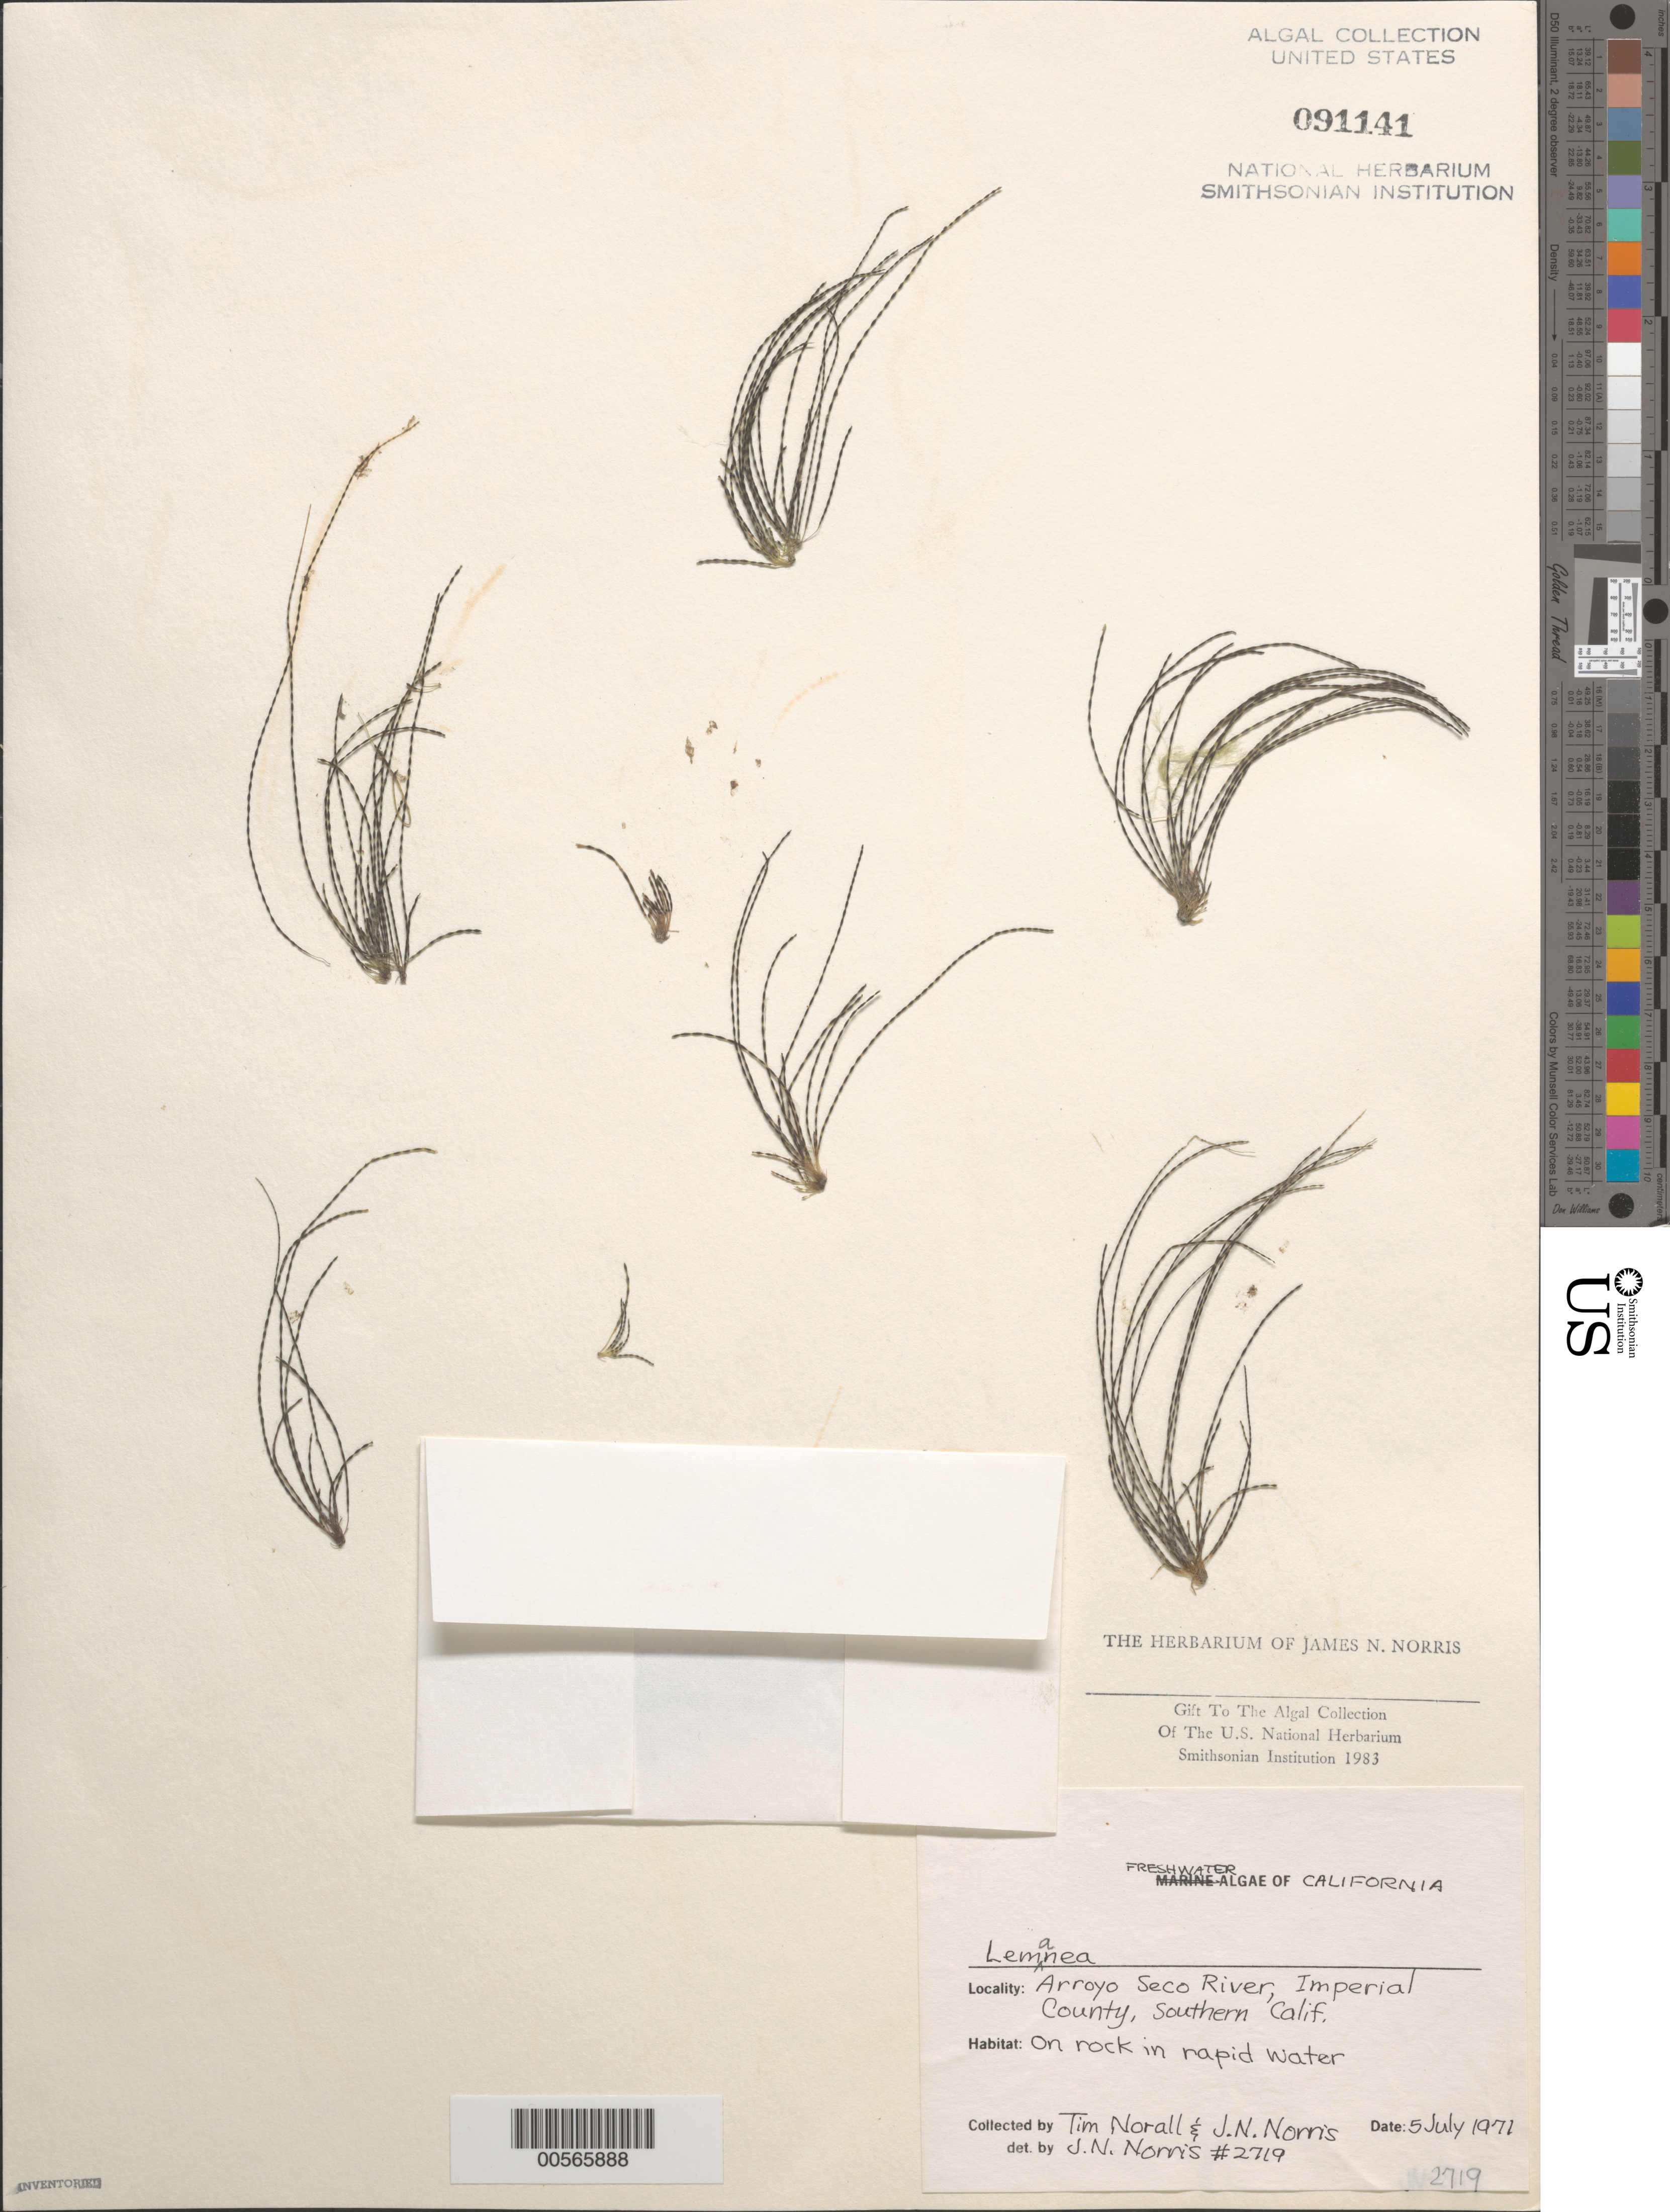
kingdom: Plantae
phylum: Rhodophyta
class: Florideophyceae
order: Batrachospermales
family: Lemaneaceae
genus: Lemanea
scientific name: Lemanea sp.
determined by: Norris, James N.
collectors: T. Norall & J. N. Norris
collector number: JN-2719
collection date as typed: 05 Jul 1971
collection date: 1971-07-05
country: United States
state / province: California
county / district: Imperial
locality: Arroyo Seco River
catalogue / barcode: US 91141